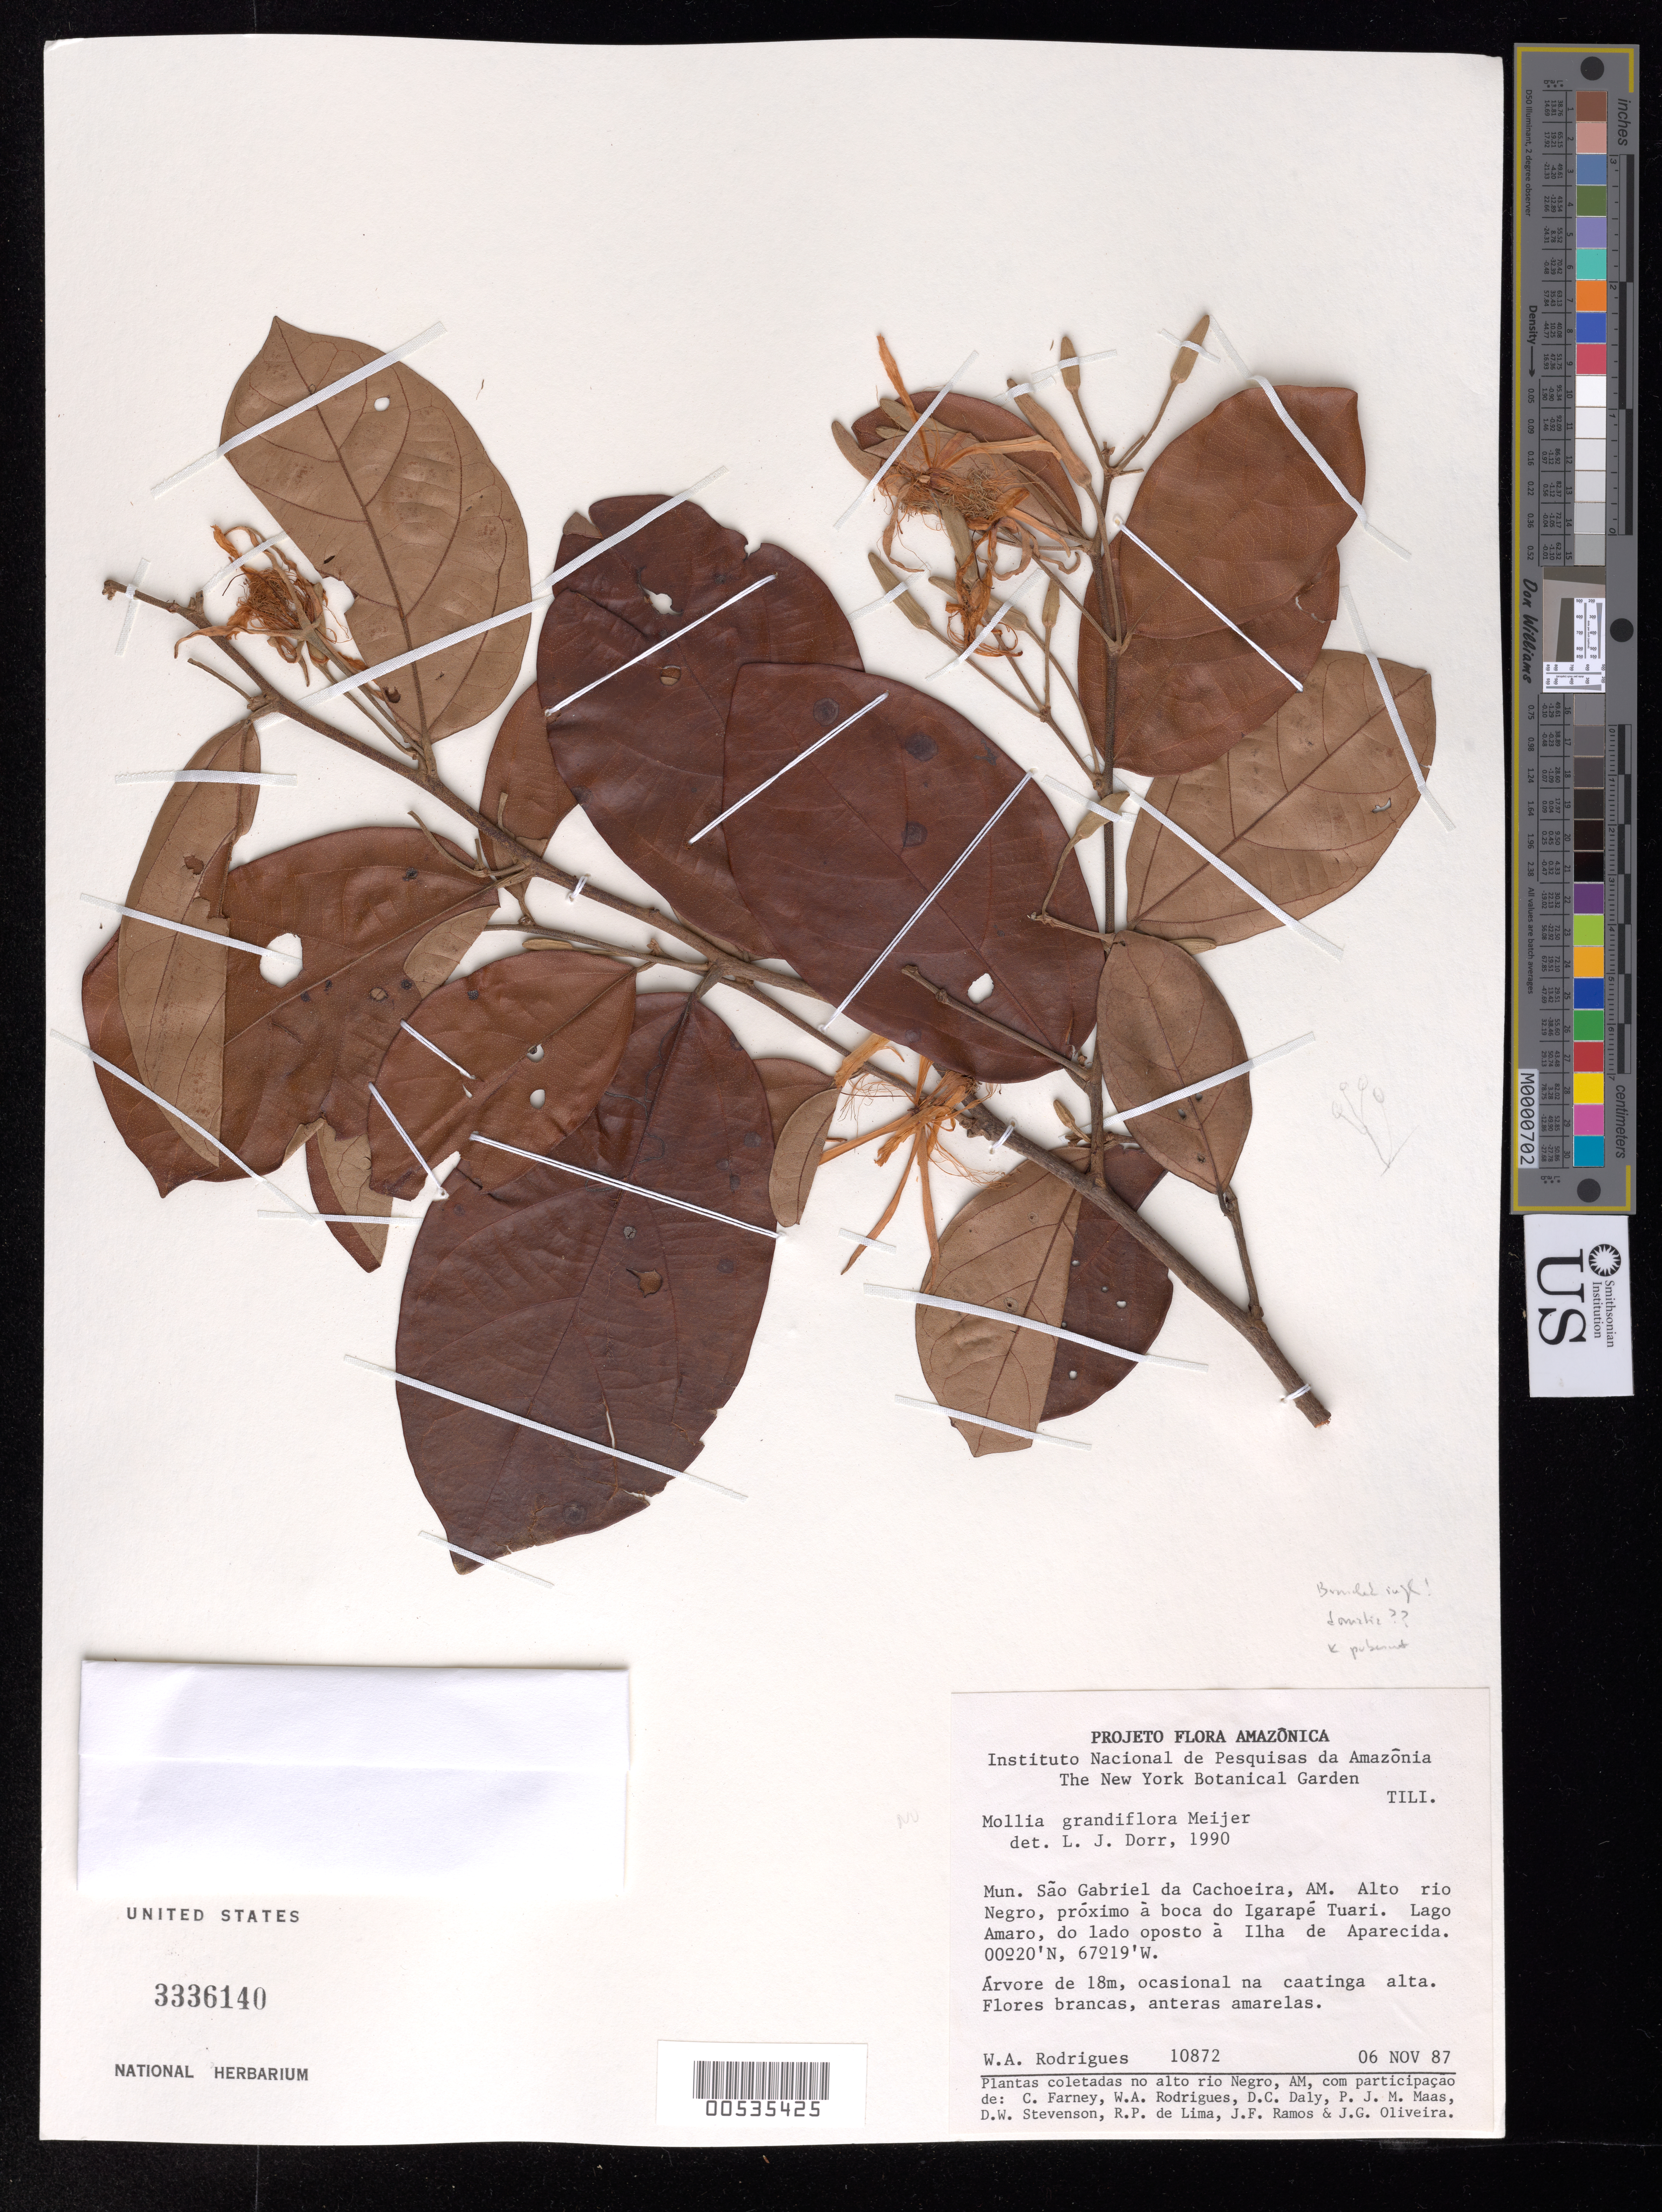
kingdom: Plantae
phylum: Tracheophyta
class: Magnoliopsida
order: Malvales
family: Malvaceae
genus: Mollia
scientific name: Mollia sphaerocarpa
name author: Gleason ex Record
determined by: Dorr, Laurence J., Curator (BOT), Smithsonian Institution - National Museum of Natural History (UNITED STATES)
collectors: W. A. Rodrigues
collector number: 10872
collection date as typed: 06 Nov 1987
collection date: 1987-11-06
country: Brazil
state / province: Amazonas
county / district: São Gabriel da Cachoeira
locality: Alto rio Negro, próximo à boca do Igarapé Tuari. Lago Amaro, do lado oposto à Ilha de Aparecida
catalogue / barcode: US 3336140